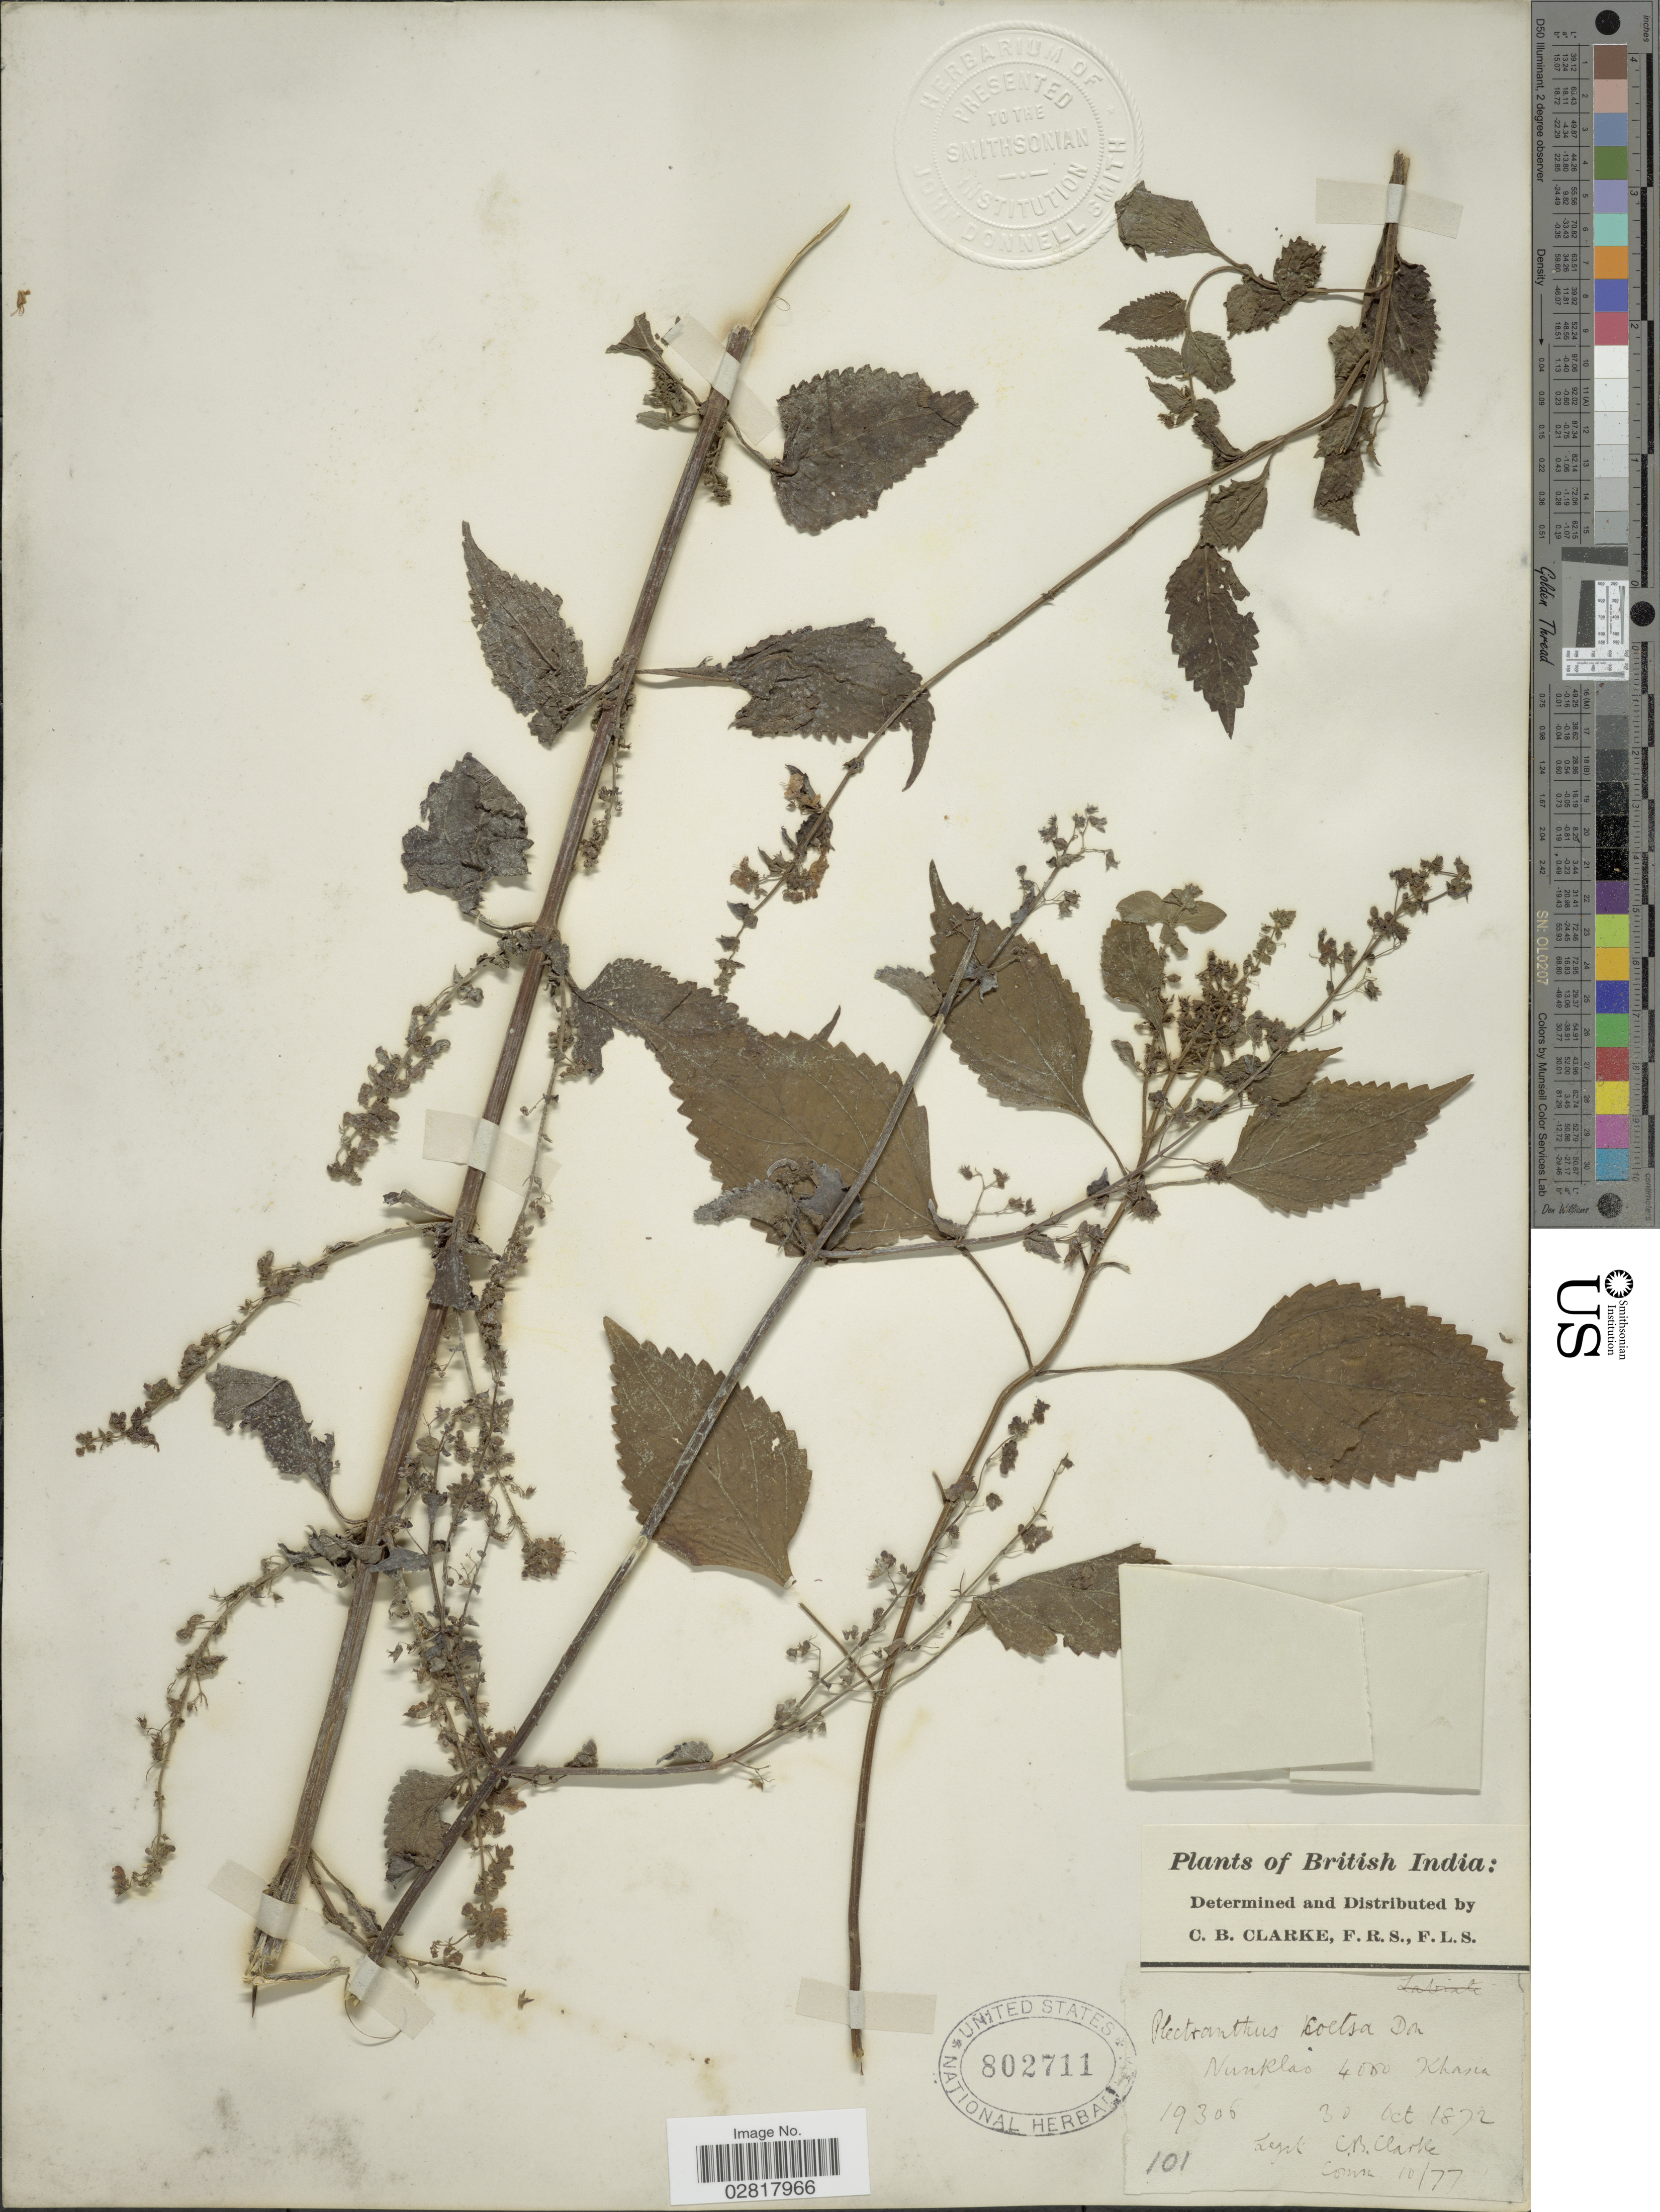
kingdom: Plantae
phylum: Tracheophyta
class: Magnoliopsida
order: Lamiales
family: Lamiaceae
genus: Plectranthus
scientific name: Plectranthus coetsa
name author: Buch.-Ham. ex D. Don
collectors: C. B. Clarke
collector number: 19306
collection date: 1872-10-30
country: India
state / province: Meghalaya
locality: British India. Nunklao Khasia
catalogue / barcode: US 802711